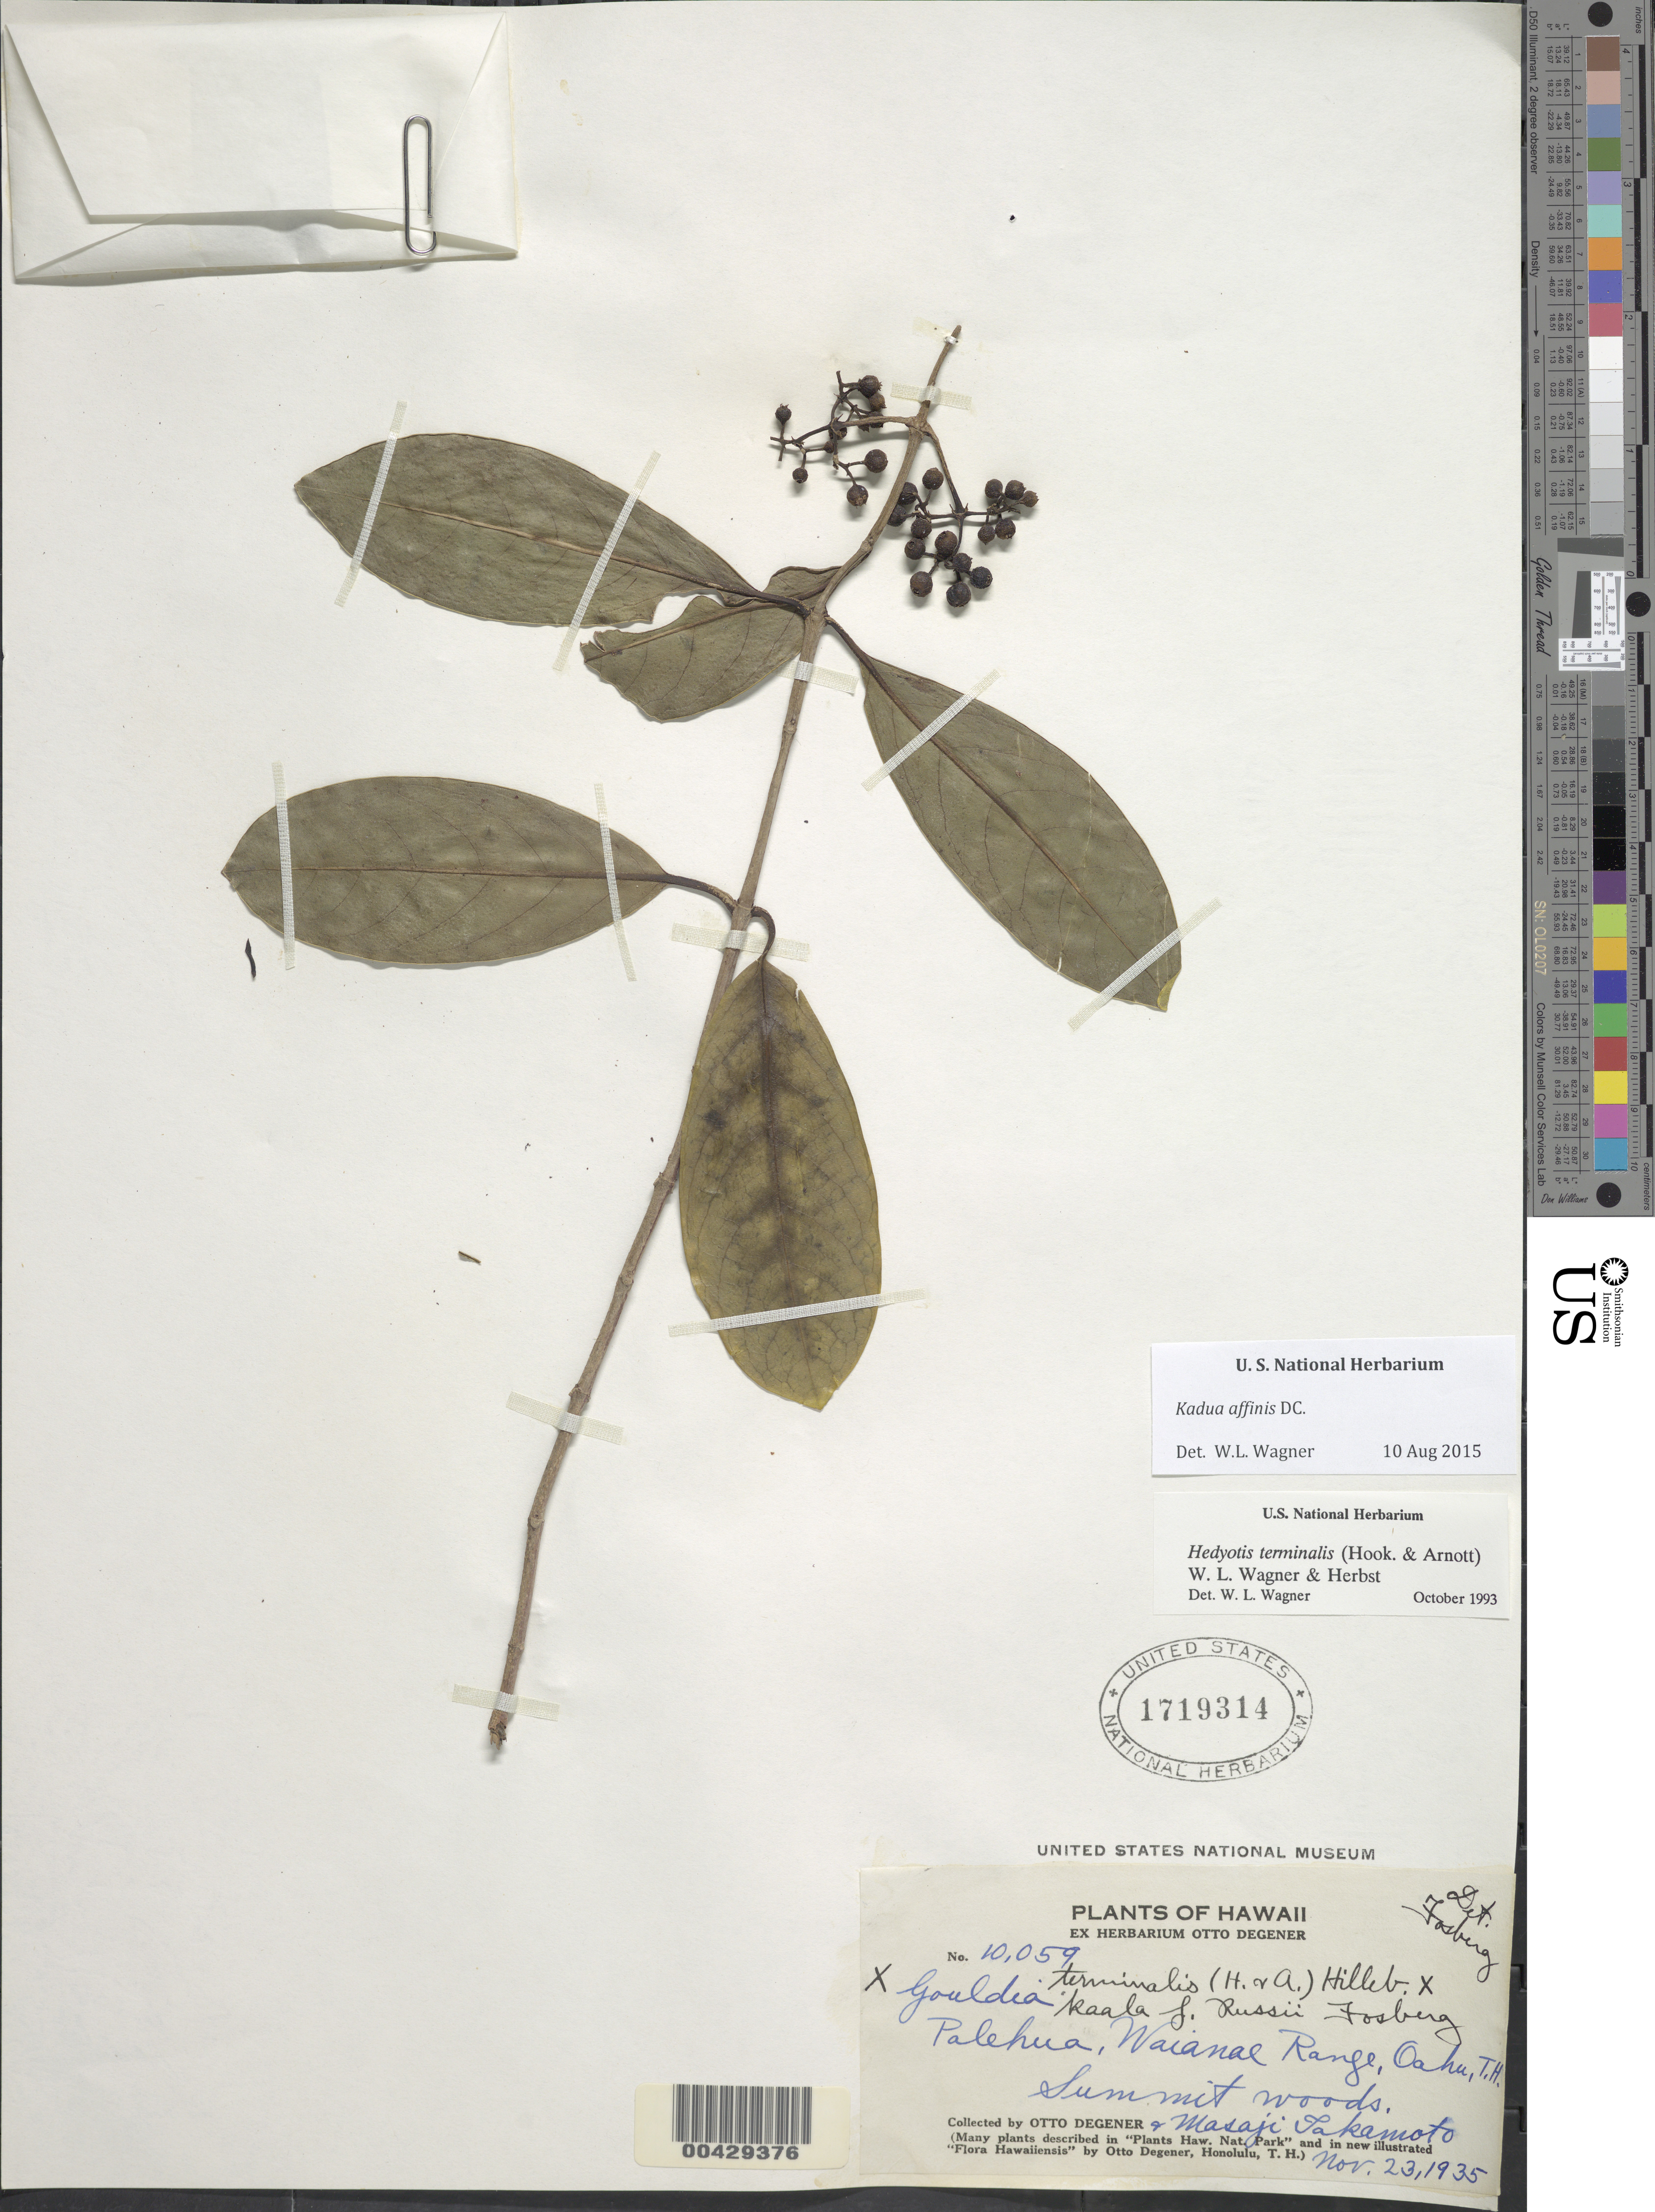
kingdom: Plantae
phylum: Tracheophyta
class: Magnoliopsida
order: Gentianales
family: Rubiaceae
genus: Kadua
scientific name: Kadua affinis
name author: DC.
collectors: O. Degener & M. Takamoto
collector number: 10059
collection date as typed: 23 Nov 1935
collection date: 1935-11-23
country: United States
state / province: Hawaii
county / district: Honolulu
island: Oahu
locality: Palehua, Waianae Range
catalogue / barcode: US 1719314